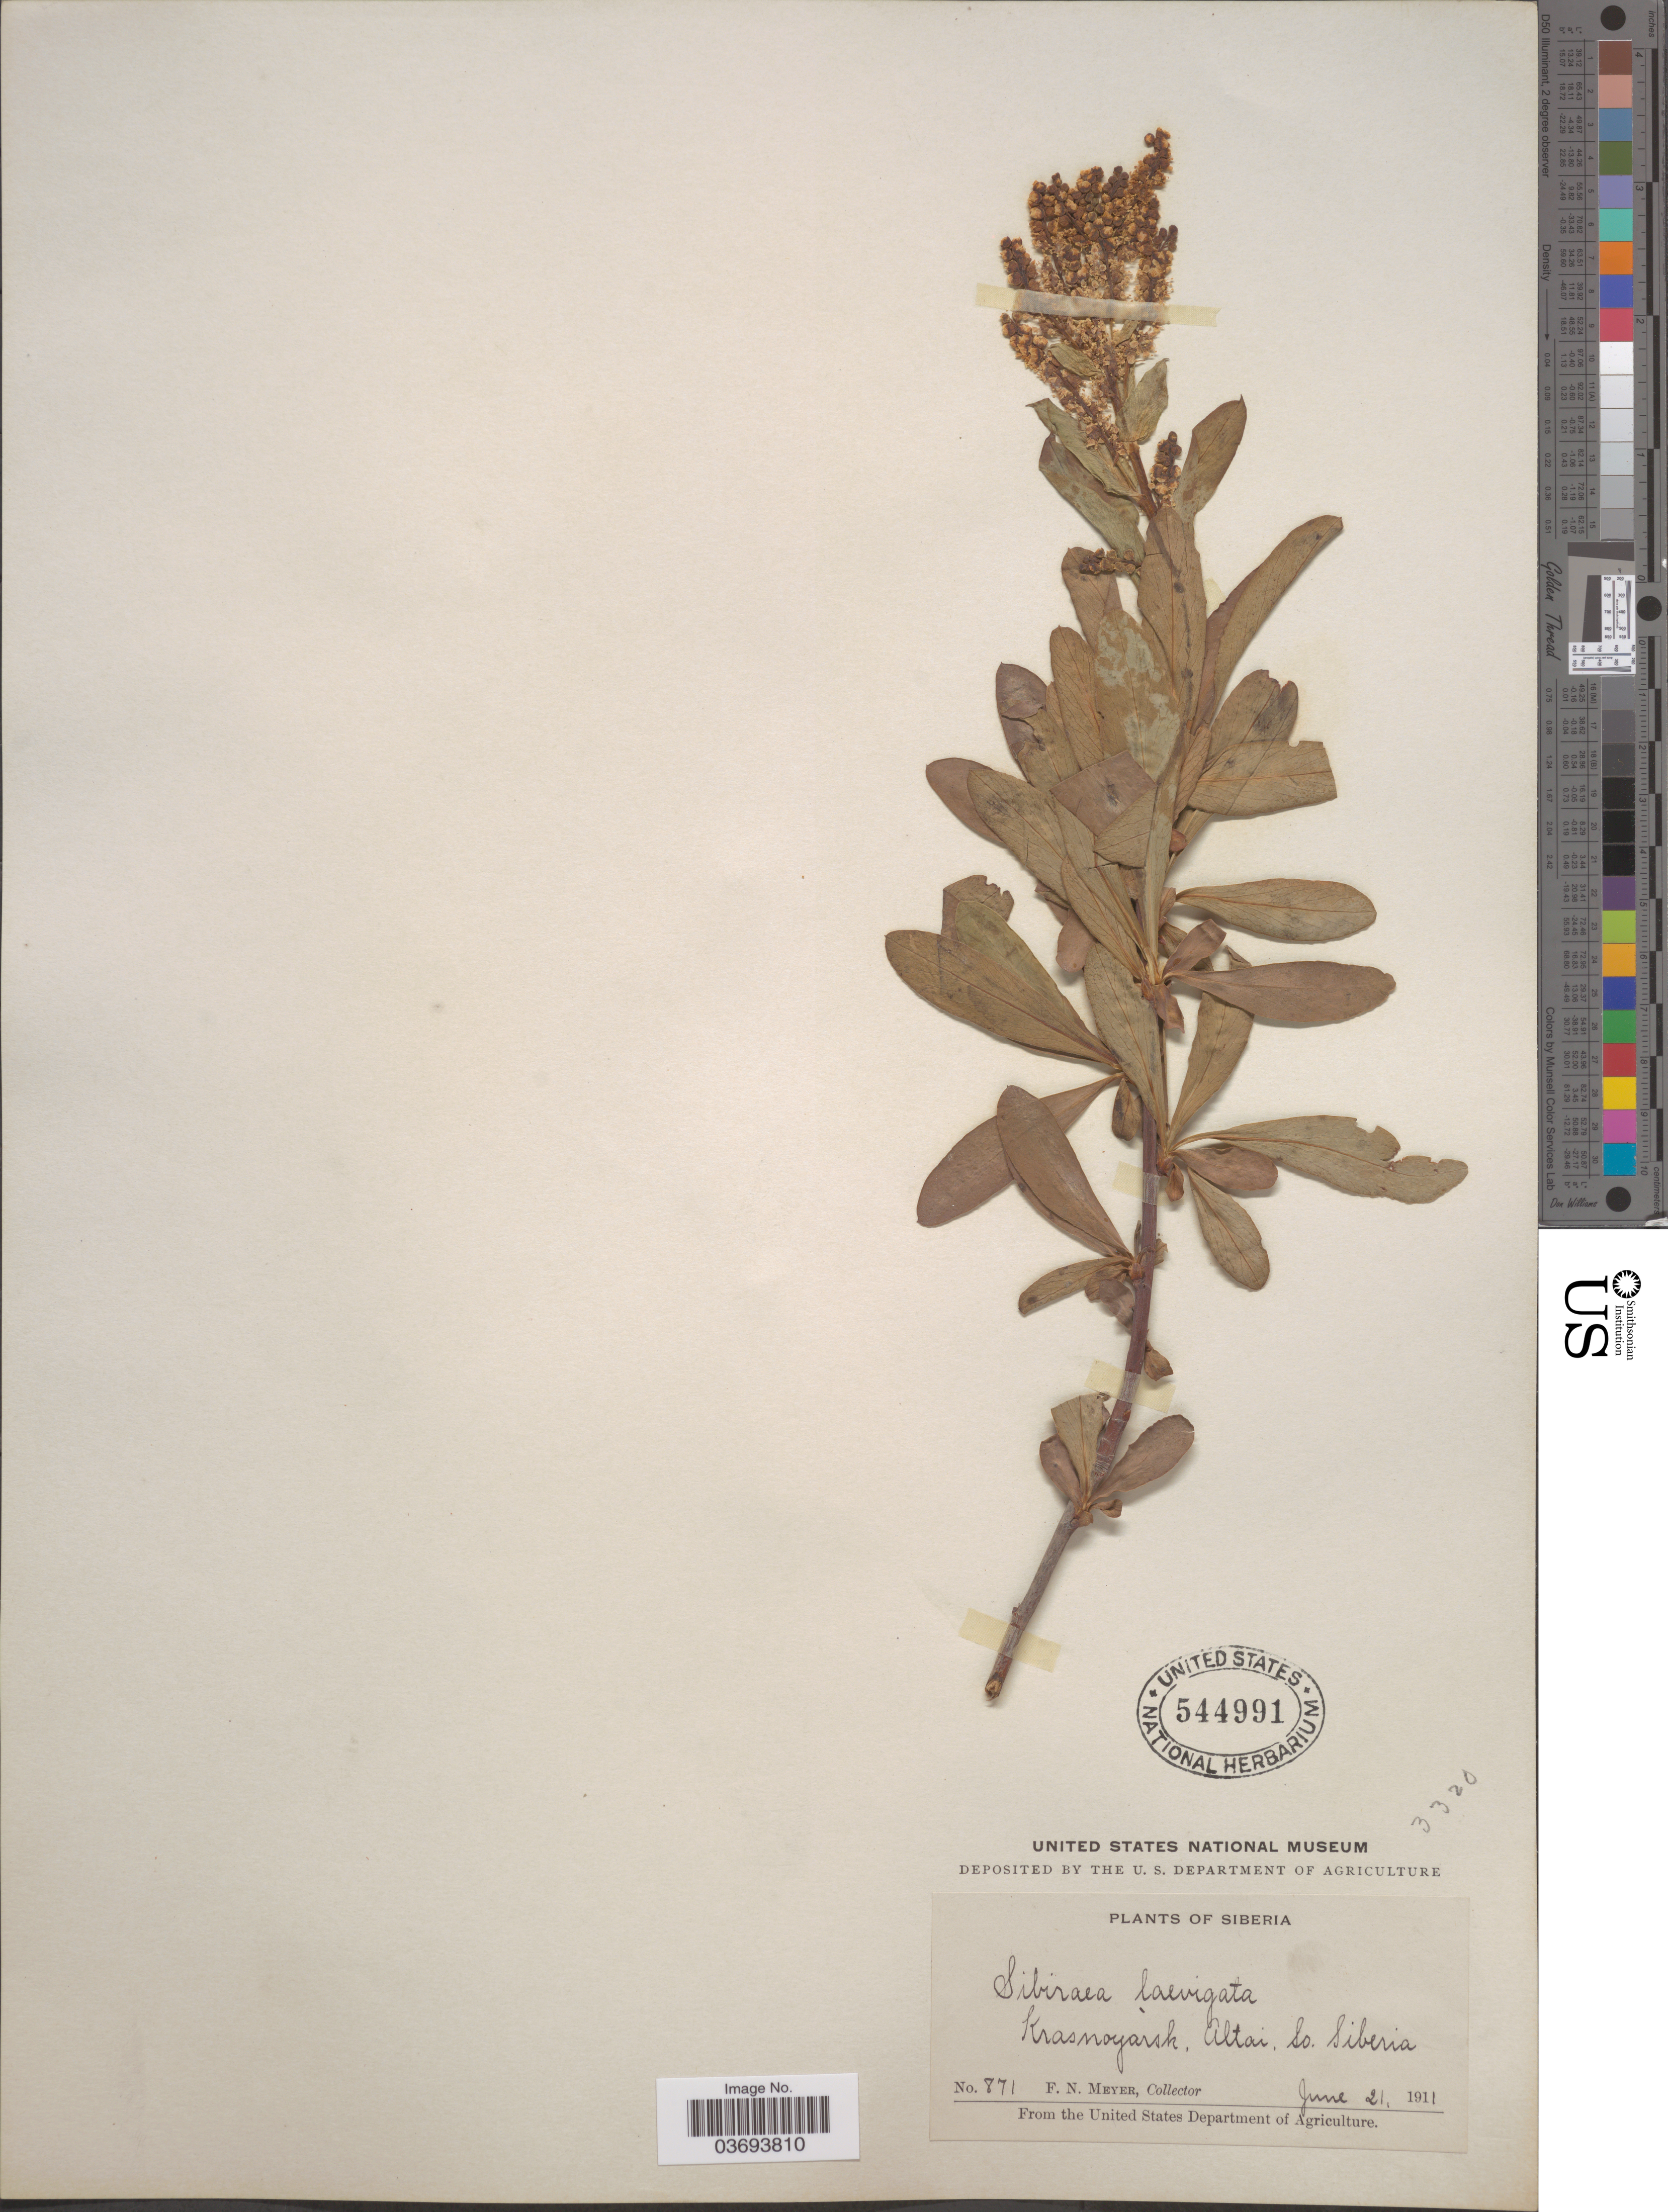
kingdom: Plantae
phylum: Tracheophyta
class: Magnoliopsida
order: Rosales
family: Rosaceae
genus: Sibiraea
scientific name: Sibiraea laevigata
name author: (L.) Maxim.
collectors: F. N. Meyer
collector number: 871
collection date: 1911-06-21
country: Russian Federation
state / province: Altai Republic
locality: Siberia. Krasnoyarsk, Altai. So. Siberia.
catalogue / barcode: US 544991